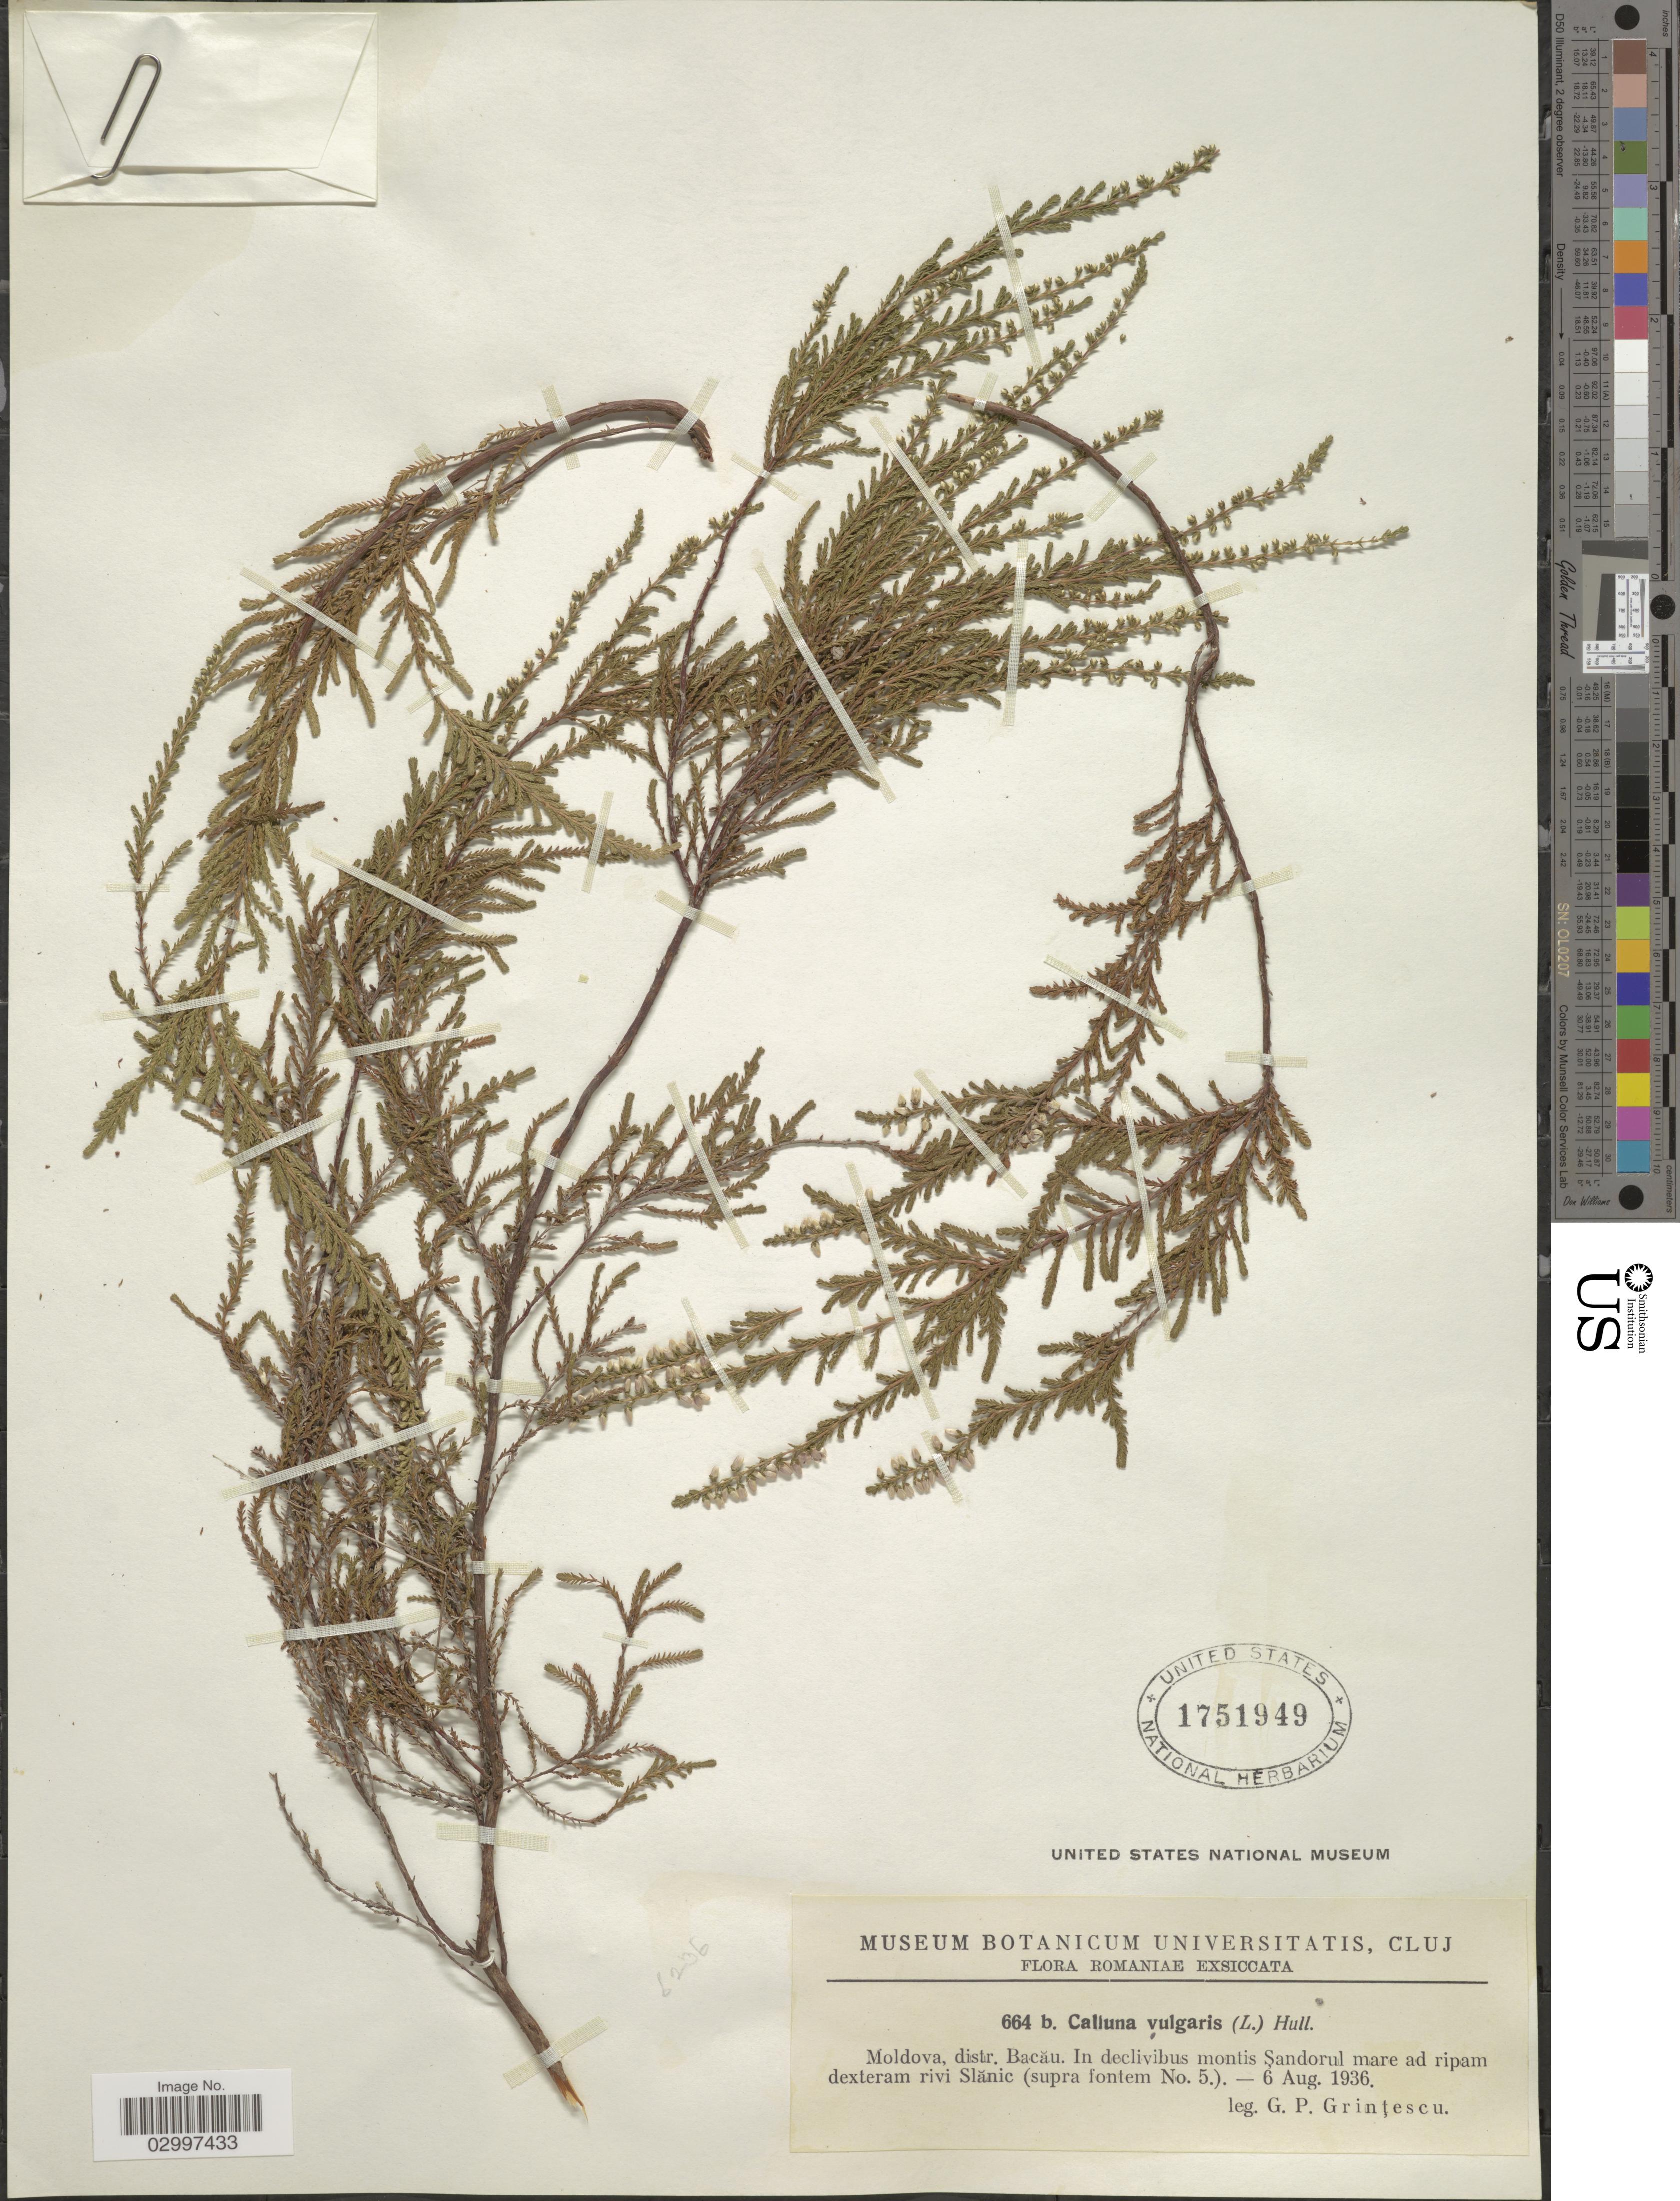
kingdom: Plantae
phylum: Tracheophyta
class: Magnoliopsida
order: Ericales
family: Ericaceae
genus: Calluna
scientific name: Calluna vulgaris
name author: (L.) Hull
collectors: G. Grintescu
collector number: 664b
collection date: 1936-08-06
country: Romania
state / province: Bacau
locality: Moldova, distr. Bacău. In declivibus montis Sandorul mare ad ripam dexteram rivi Slănic (supra fontem No. 5.).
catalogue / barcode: US 1751949